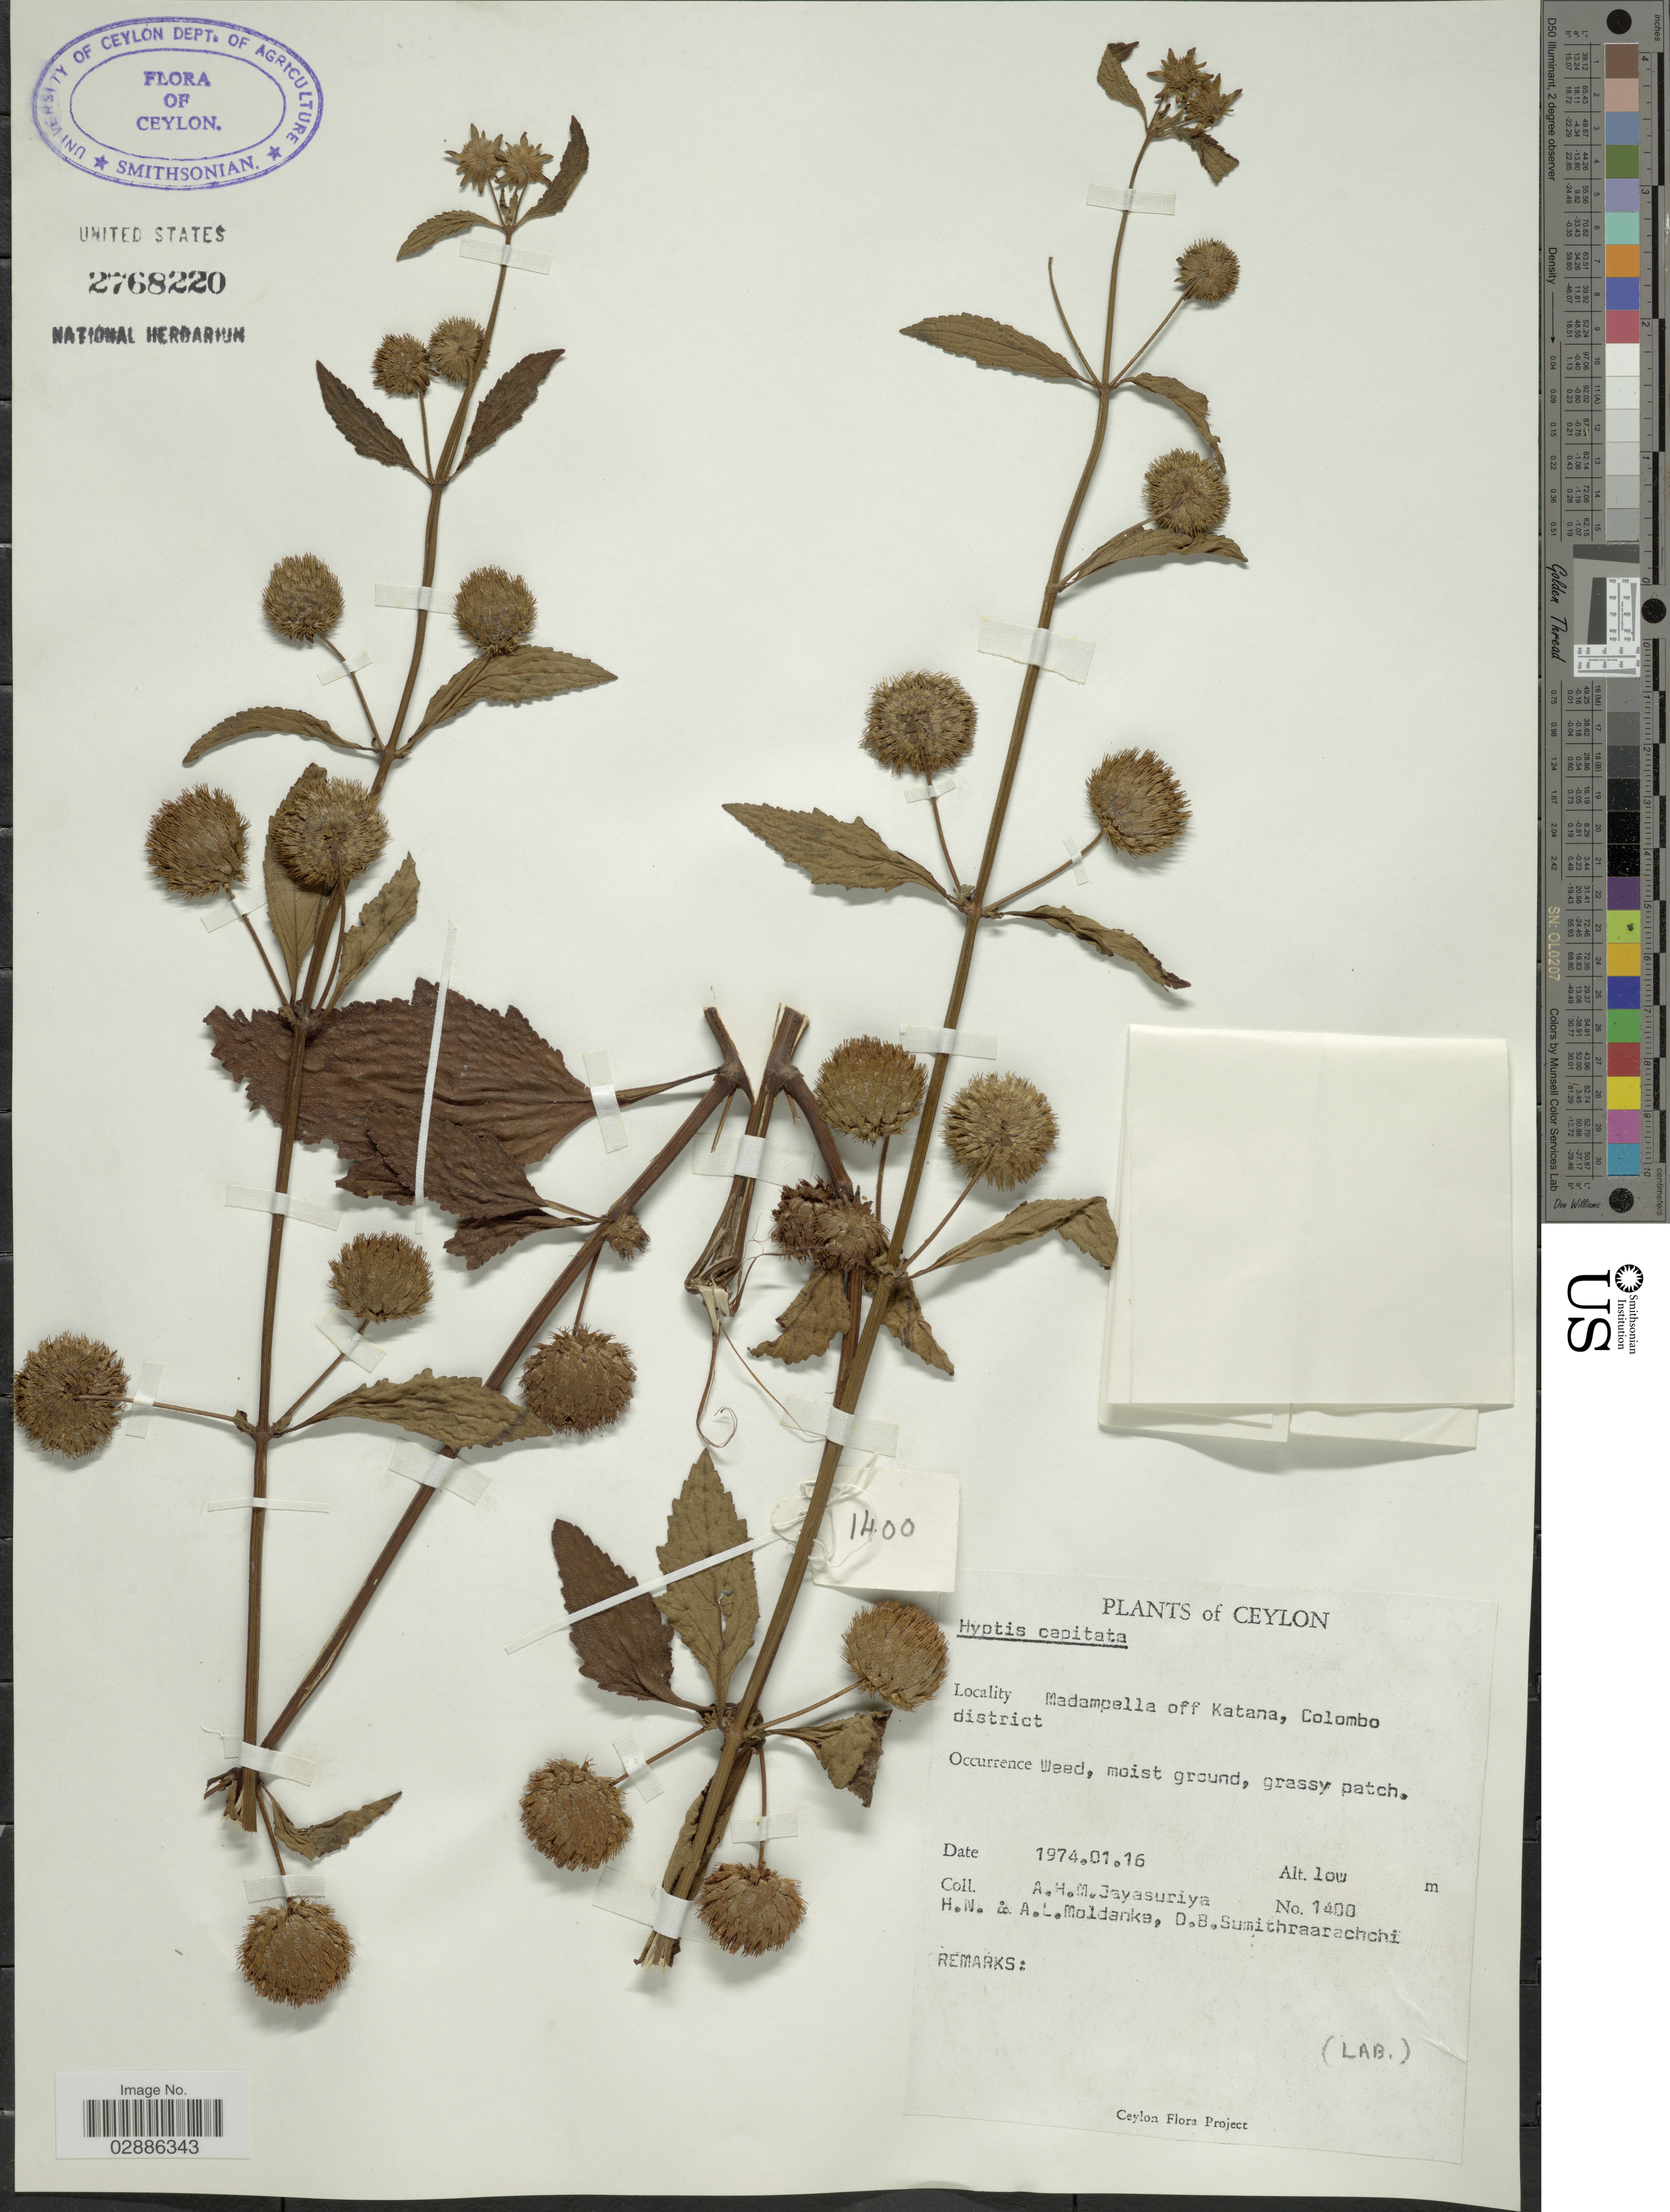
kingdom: Plantae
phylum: Tracheophyta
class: Magnoliopsida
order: Lamiales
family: Lamiaceae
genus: Hyptis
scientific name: Hyptis rhomboidea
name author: M. Martens & Galeotti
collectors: A. Jayasuriya, H. N. Moldenke, A. L. Moldenke & D. B. Sumithraarachchi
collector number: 1400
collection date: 1974-01-16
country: Sri Lanka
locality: Ceylon, Madampella off Katana, Colombo district.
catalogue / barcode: US 2768220